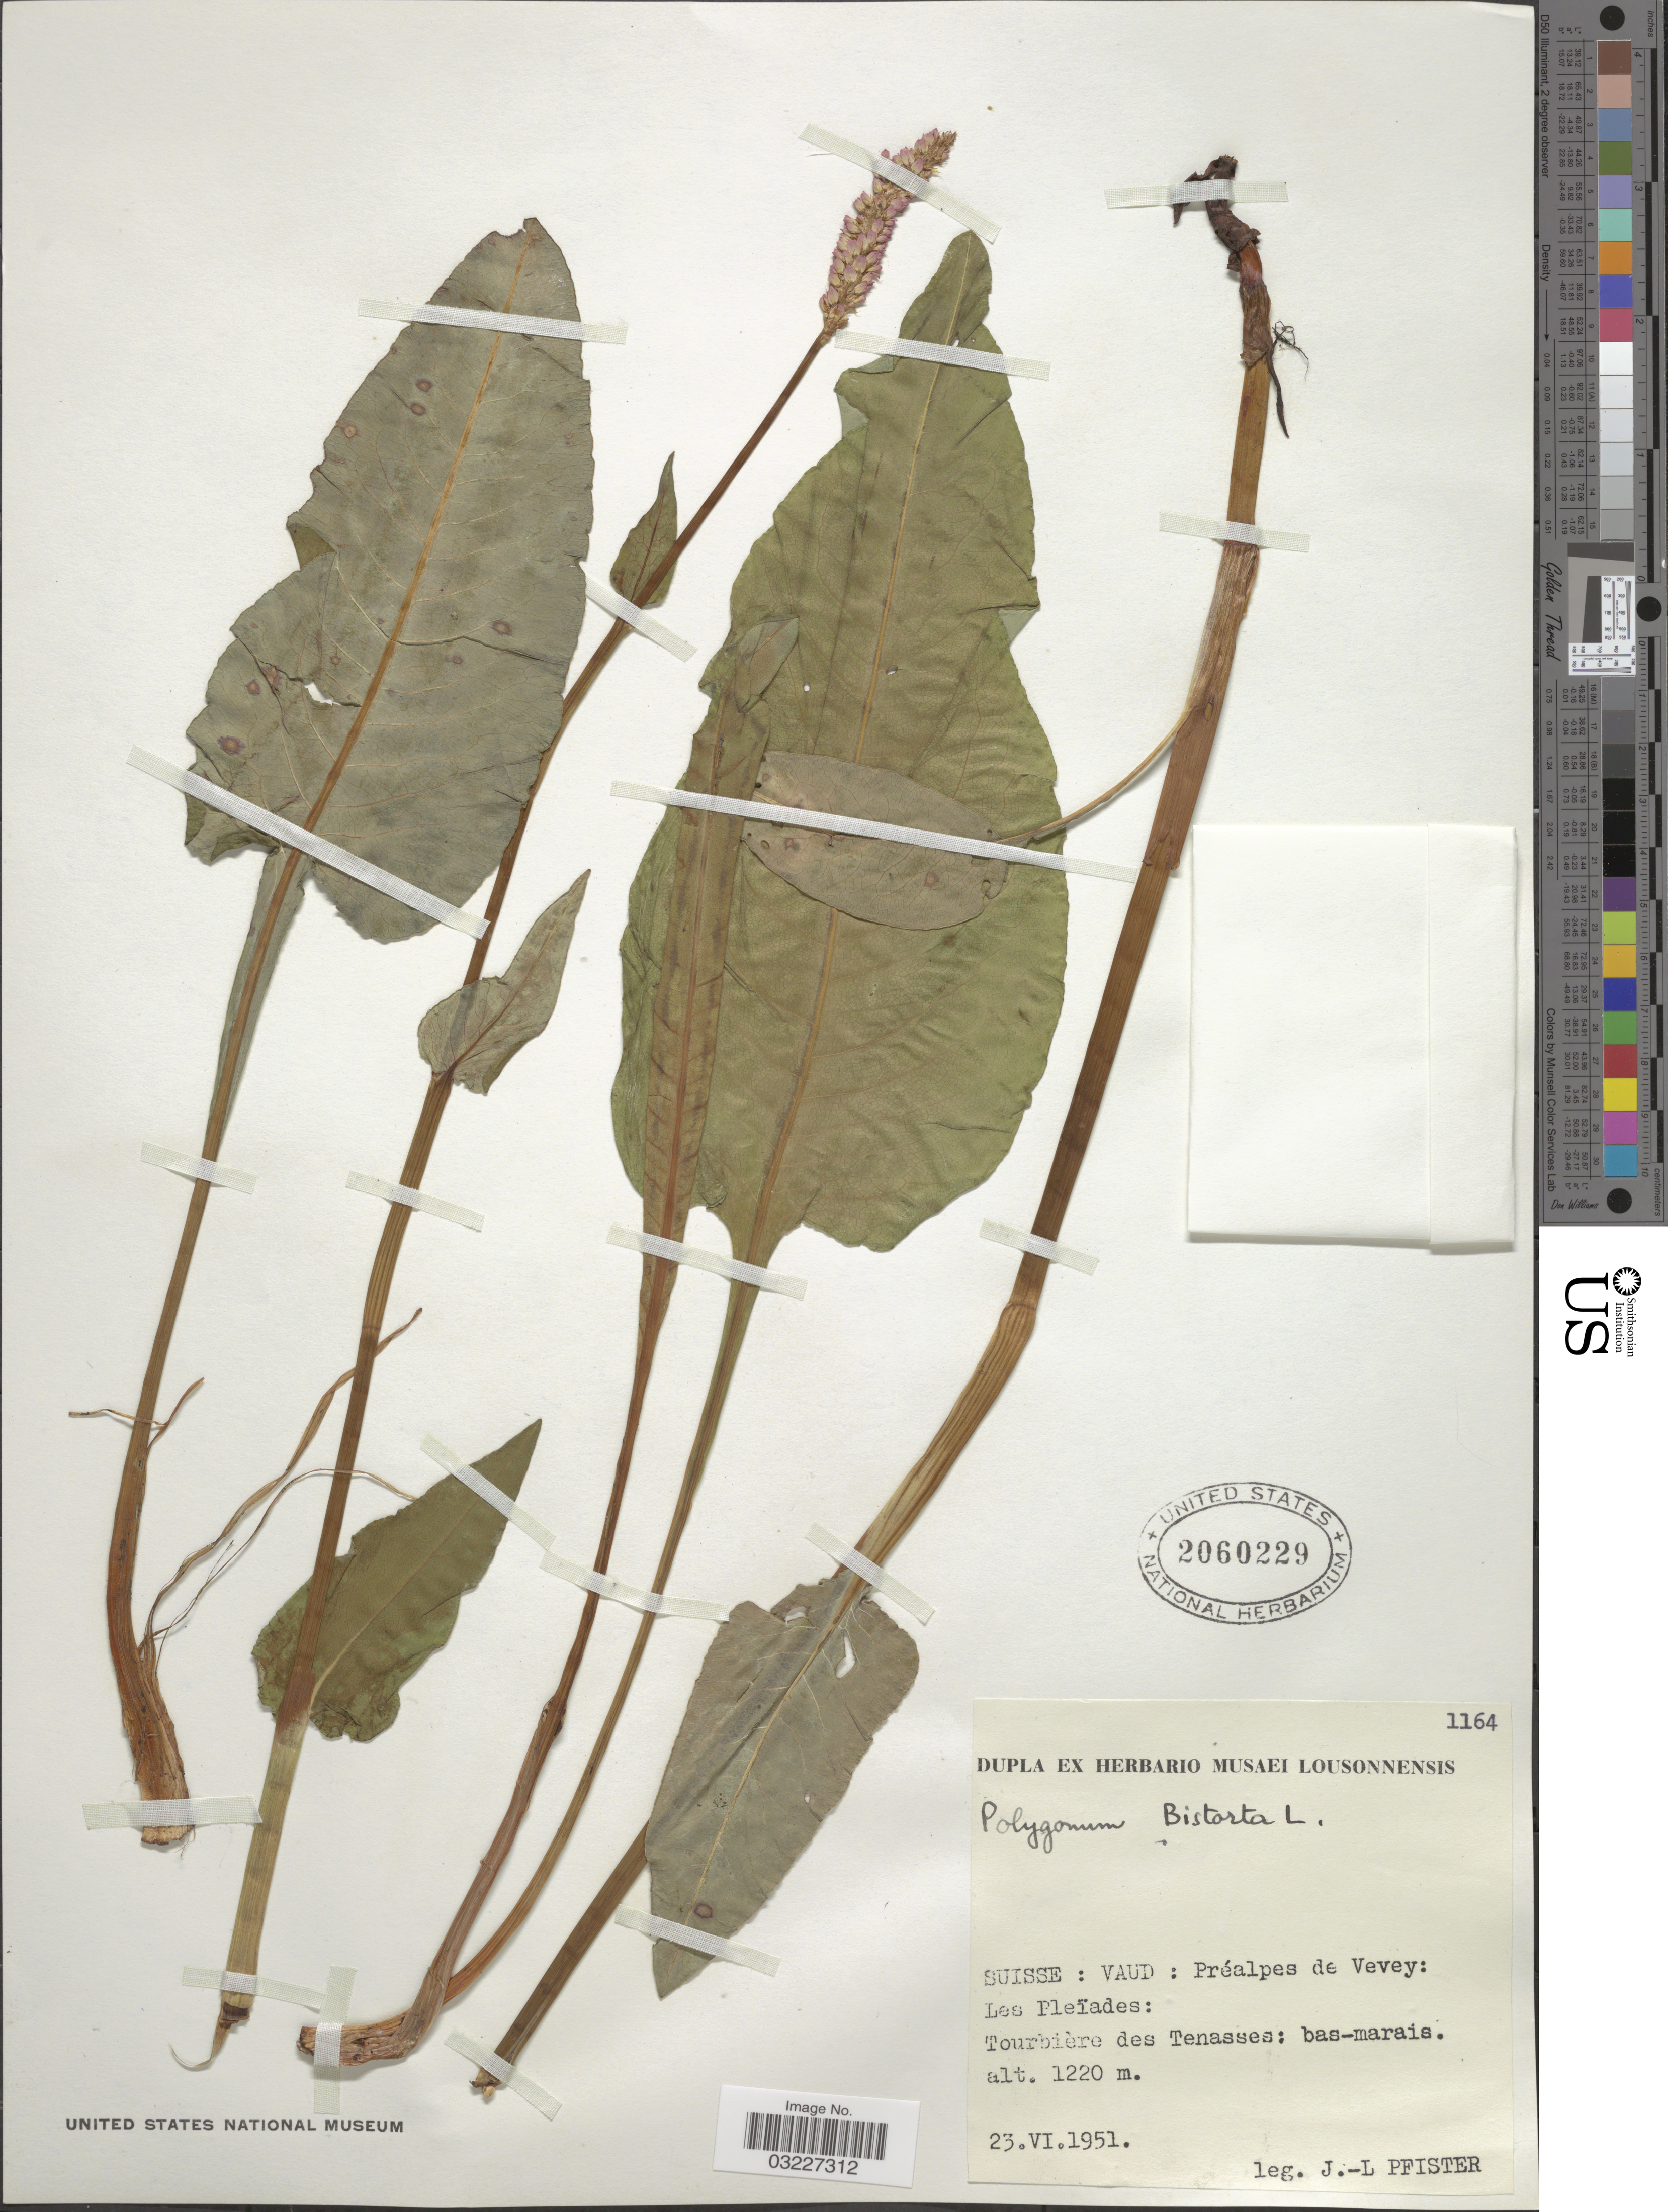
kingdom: Plantae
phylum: Tracheophyta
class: Magnoliopsida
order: Caryophyllales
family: Polygonaceae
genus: Bistorta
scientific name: Bistorta officinalis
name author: Delarbre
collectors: J. Pfister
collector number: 1164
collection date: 1951-06-23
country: Switzerland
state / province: Vaud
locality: Suisse: Préalpes de Vevey: Les Pleïades. Tourbière des Tenasses: bas-marais.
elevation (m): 1220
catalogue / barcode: US 2060229